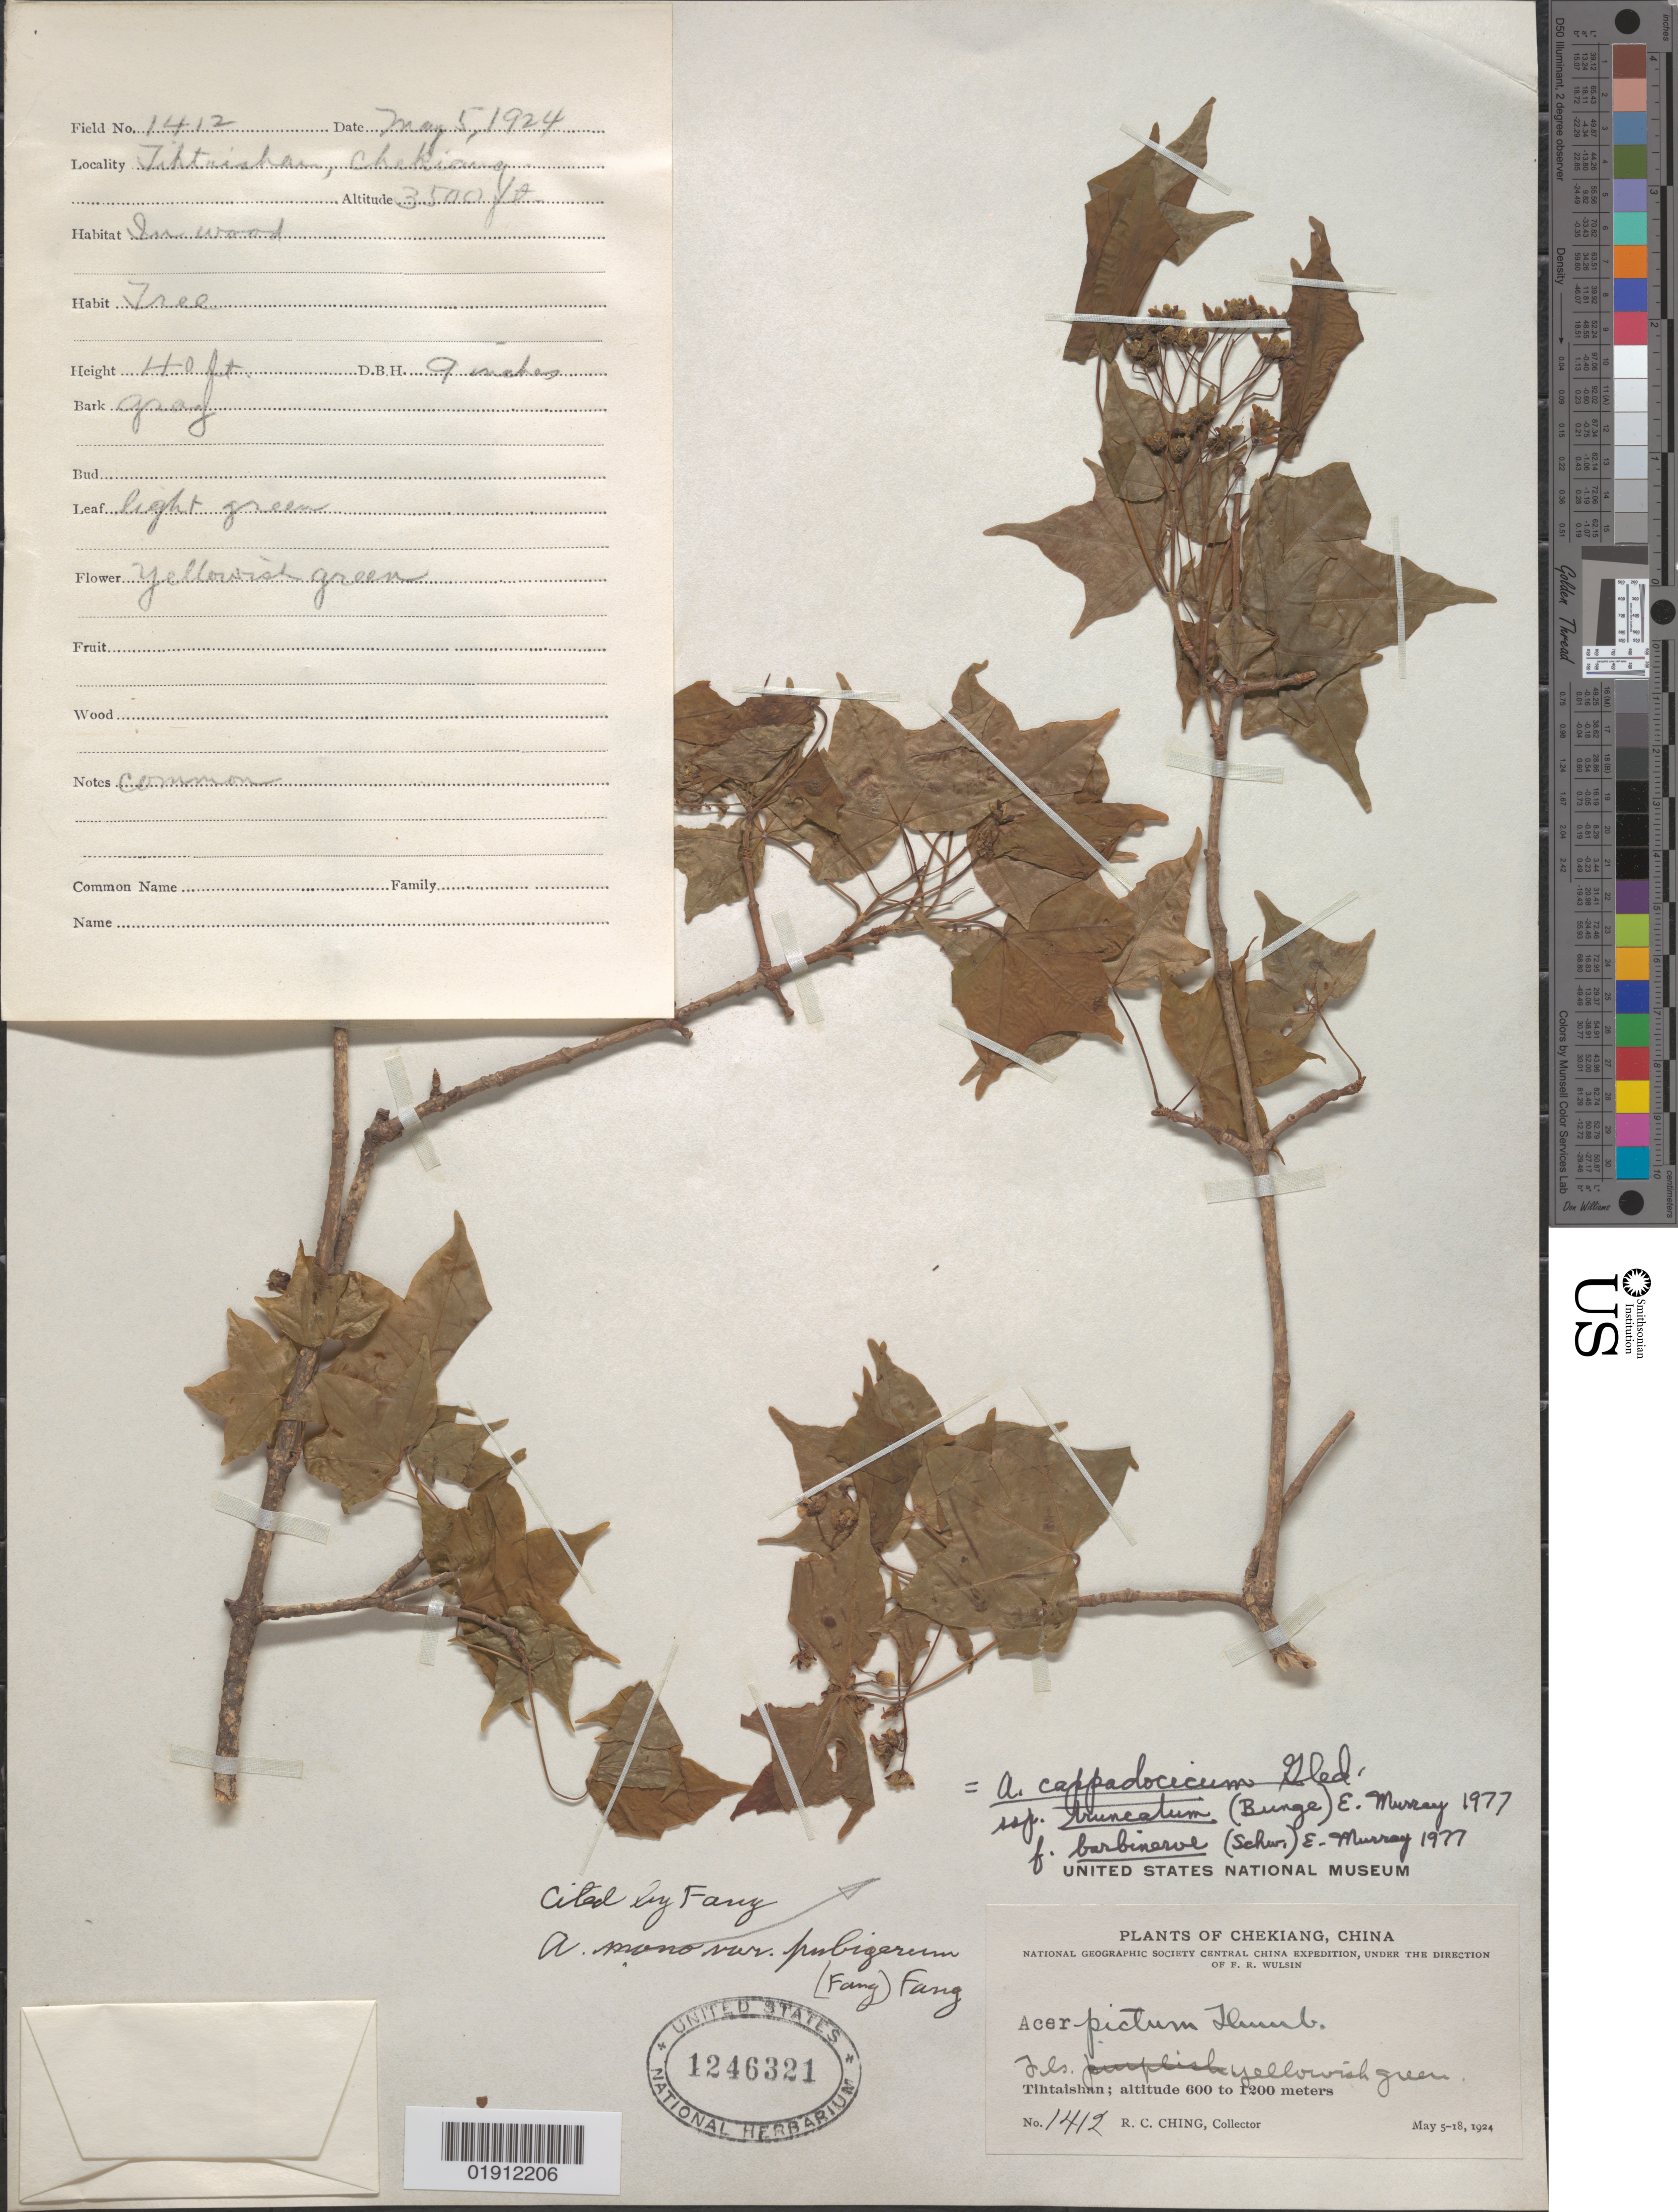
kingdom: Plantae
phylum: Tracheophyta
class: Magnoliopsida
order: Sapindales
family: Sapindaceae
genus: Acer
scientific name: Acer cappadocicum subsp. truncatum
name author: (Bunge) A.E. Murray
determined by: Murray, Edward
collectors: R. C. Ching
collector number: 1412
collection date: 1924-05-05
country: China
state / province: Zhejiang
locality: Chekiang [Zhejiang], Tihtaishan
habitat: In wood; common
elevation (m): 600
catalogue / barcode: US 1246321